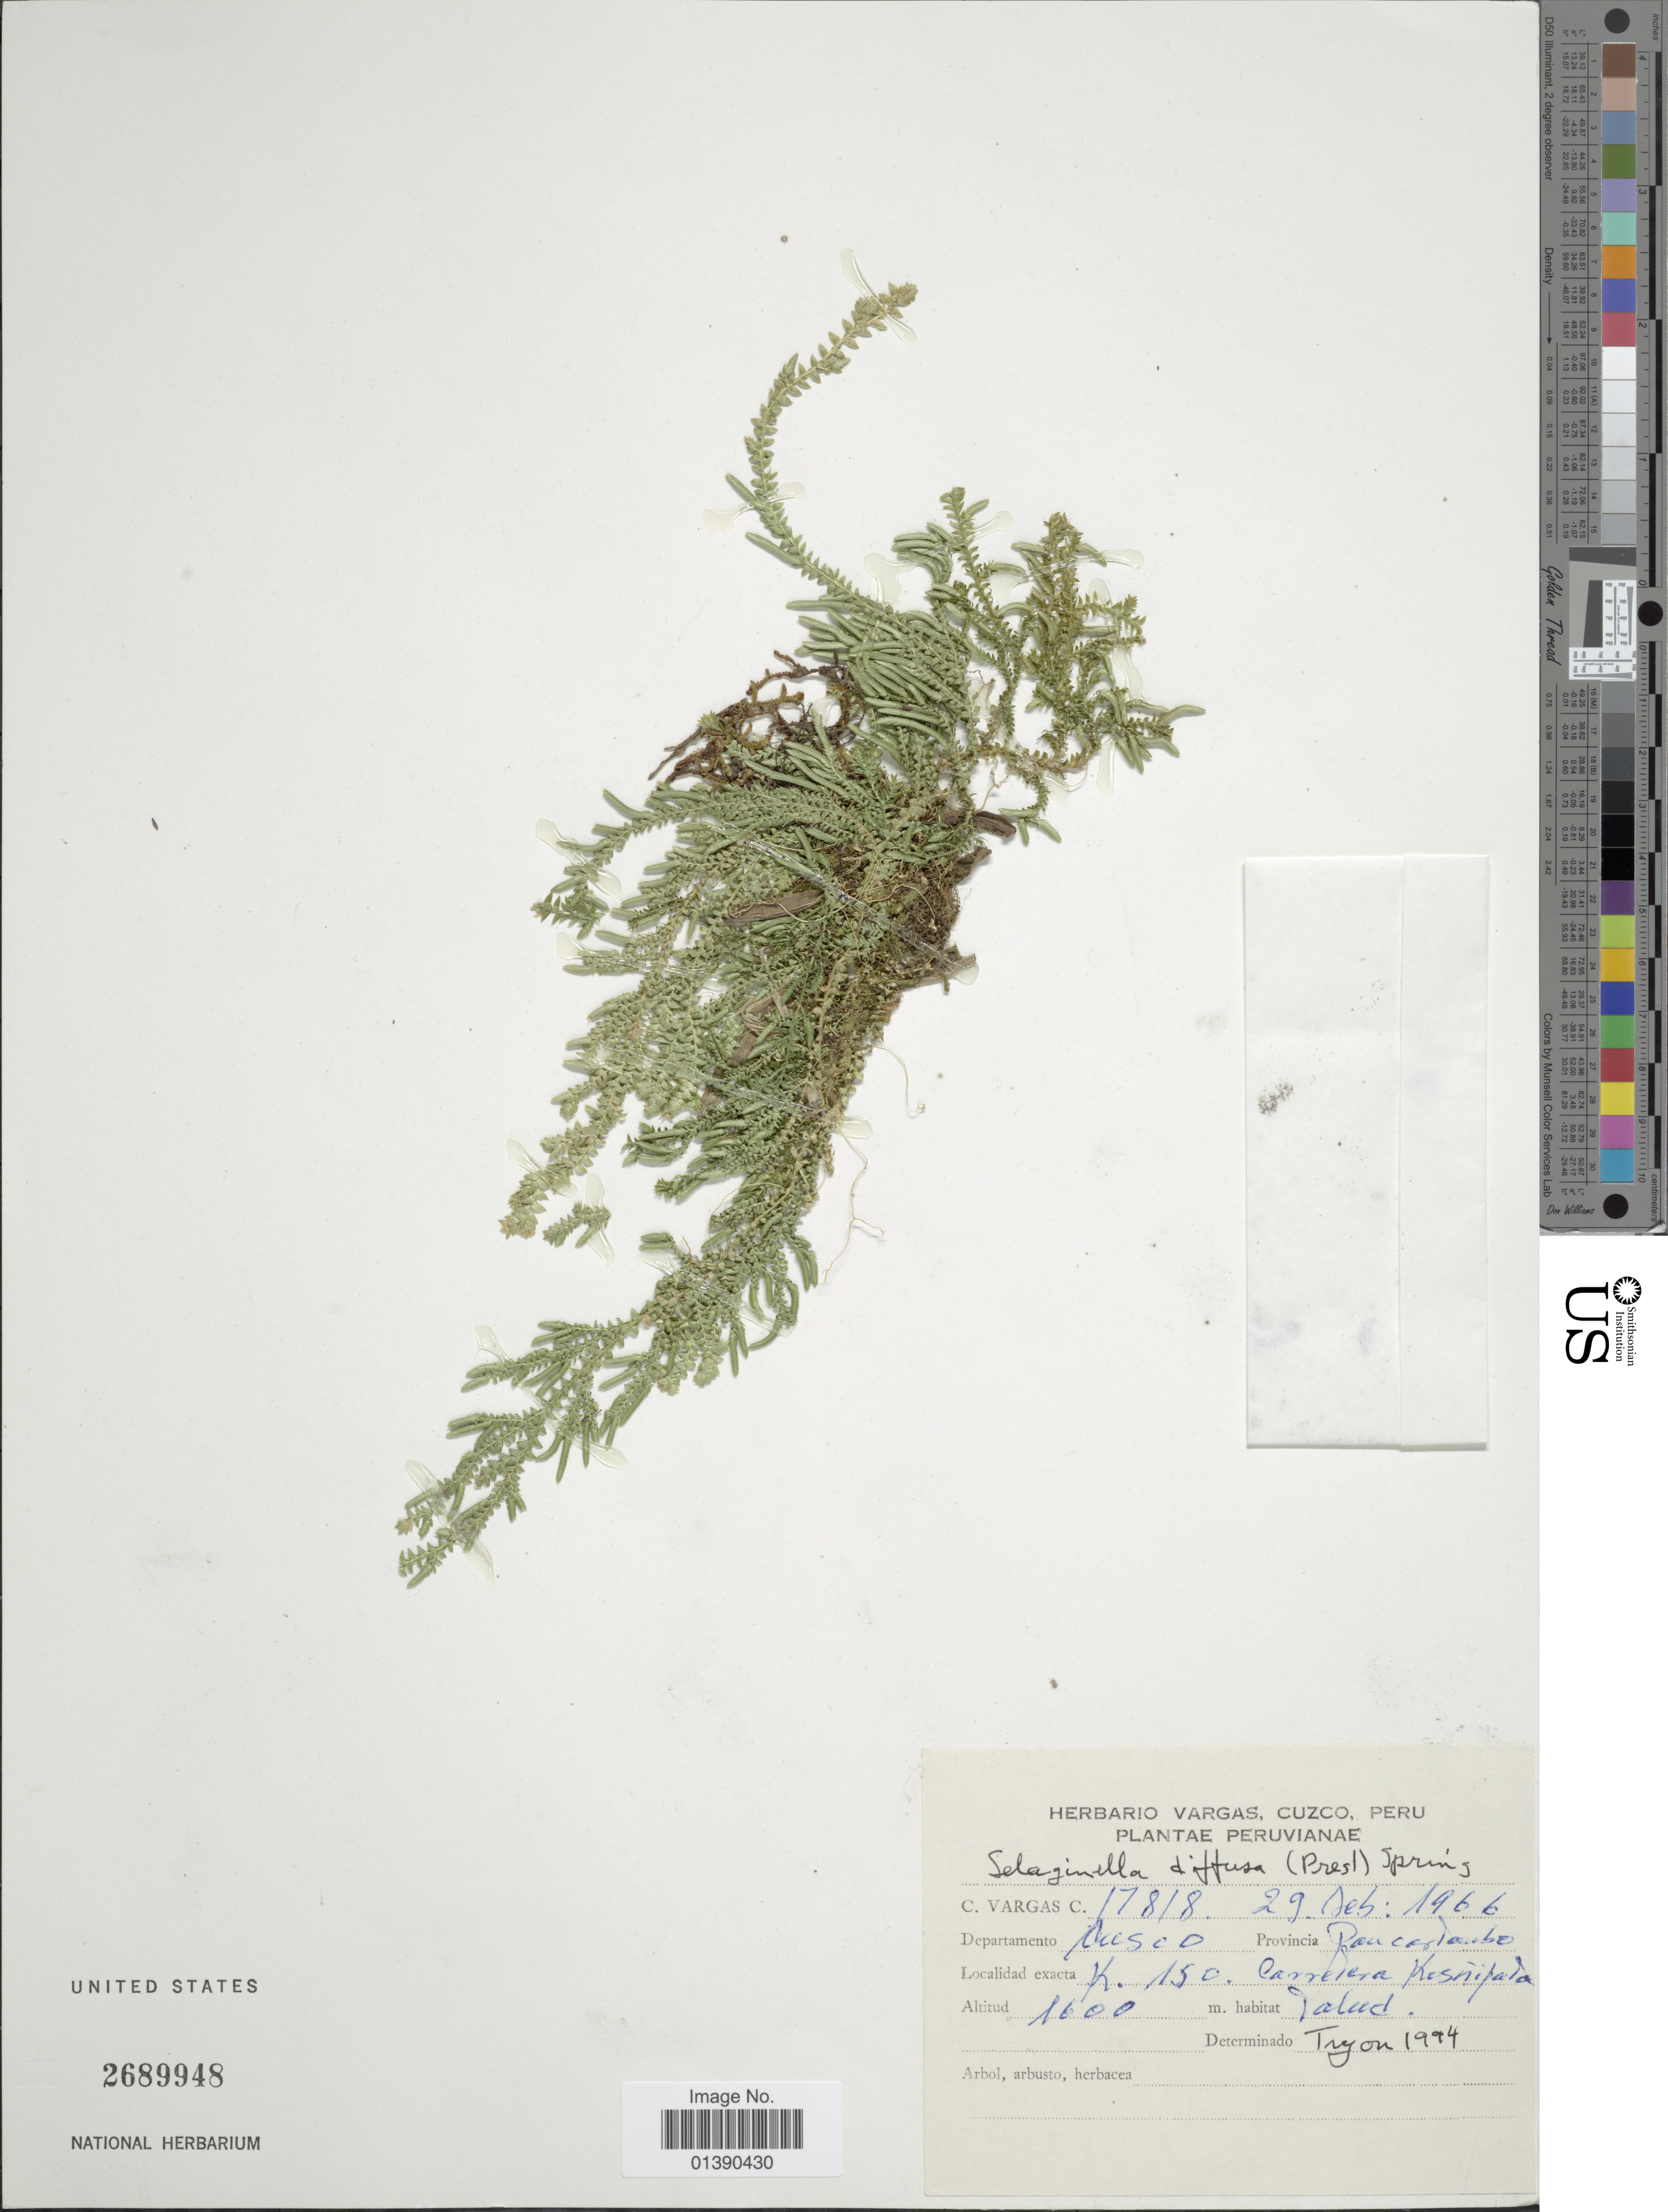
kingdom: Plantae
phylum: Tracheophyta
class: Lycopodiopsida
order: Selaginellales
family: Selaginellaceae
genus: Selaginella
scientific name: Selaginella diffusa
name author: (C. Presl) Spring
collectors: C. Vargas Calderón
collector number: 17818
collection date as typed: Transcribed d/m/y: 29/2/1966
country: Peru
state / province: Cusco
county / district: Paucartambo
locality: K. 150 Carretera Kosñipata.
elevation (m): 1600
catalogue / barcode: US 2689948